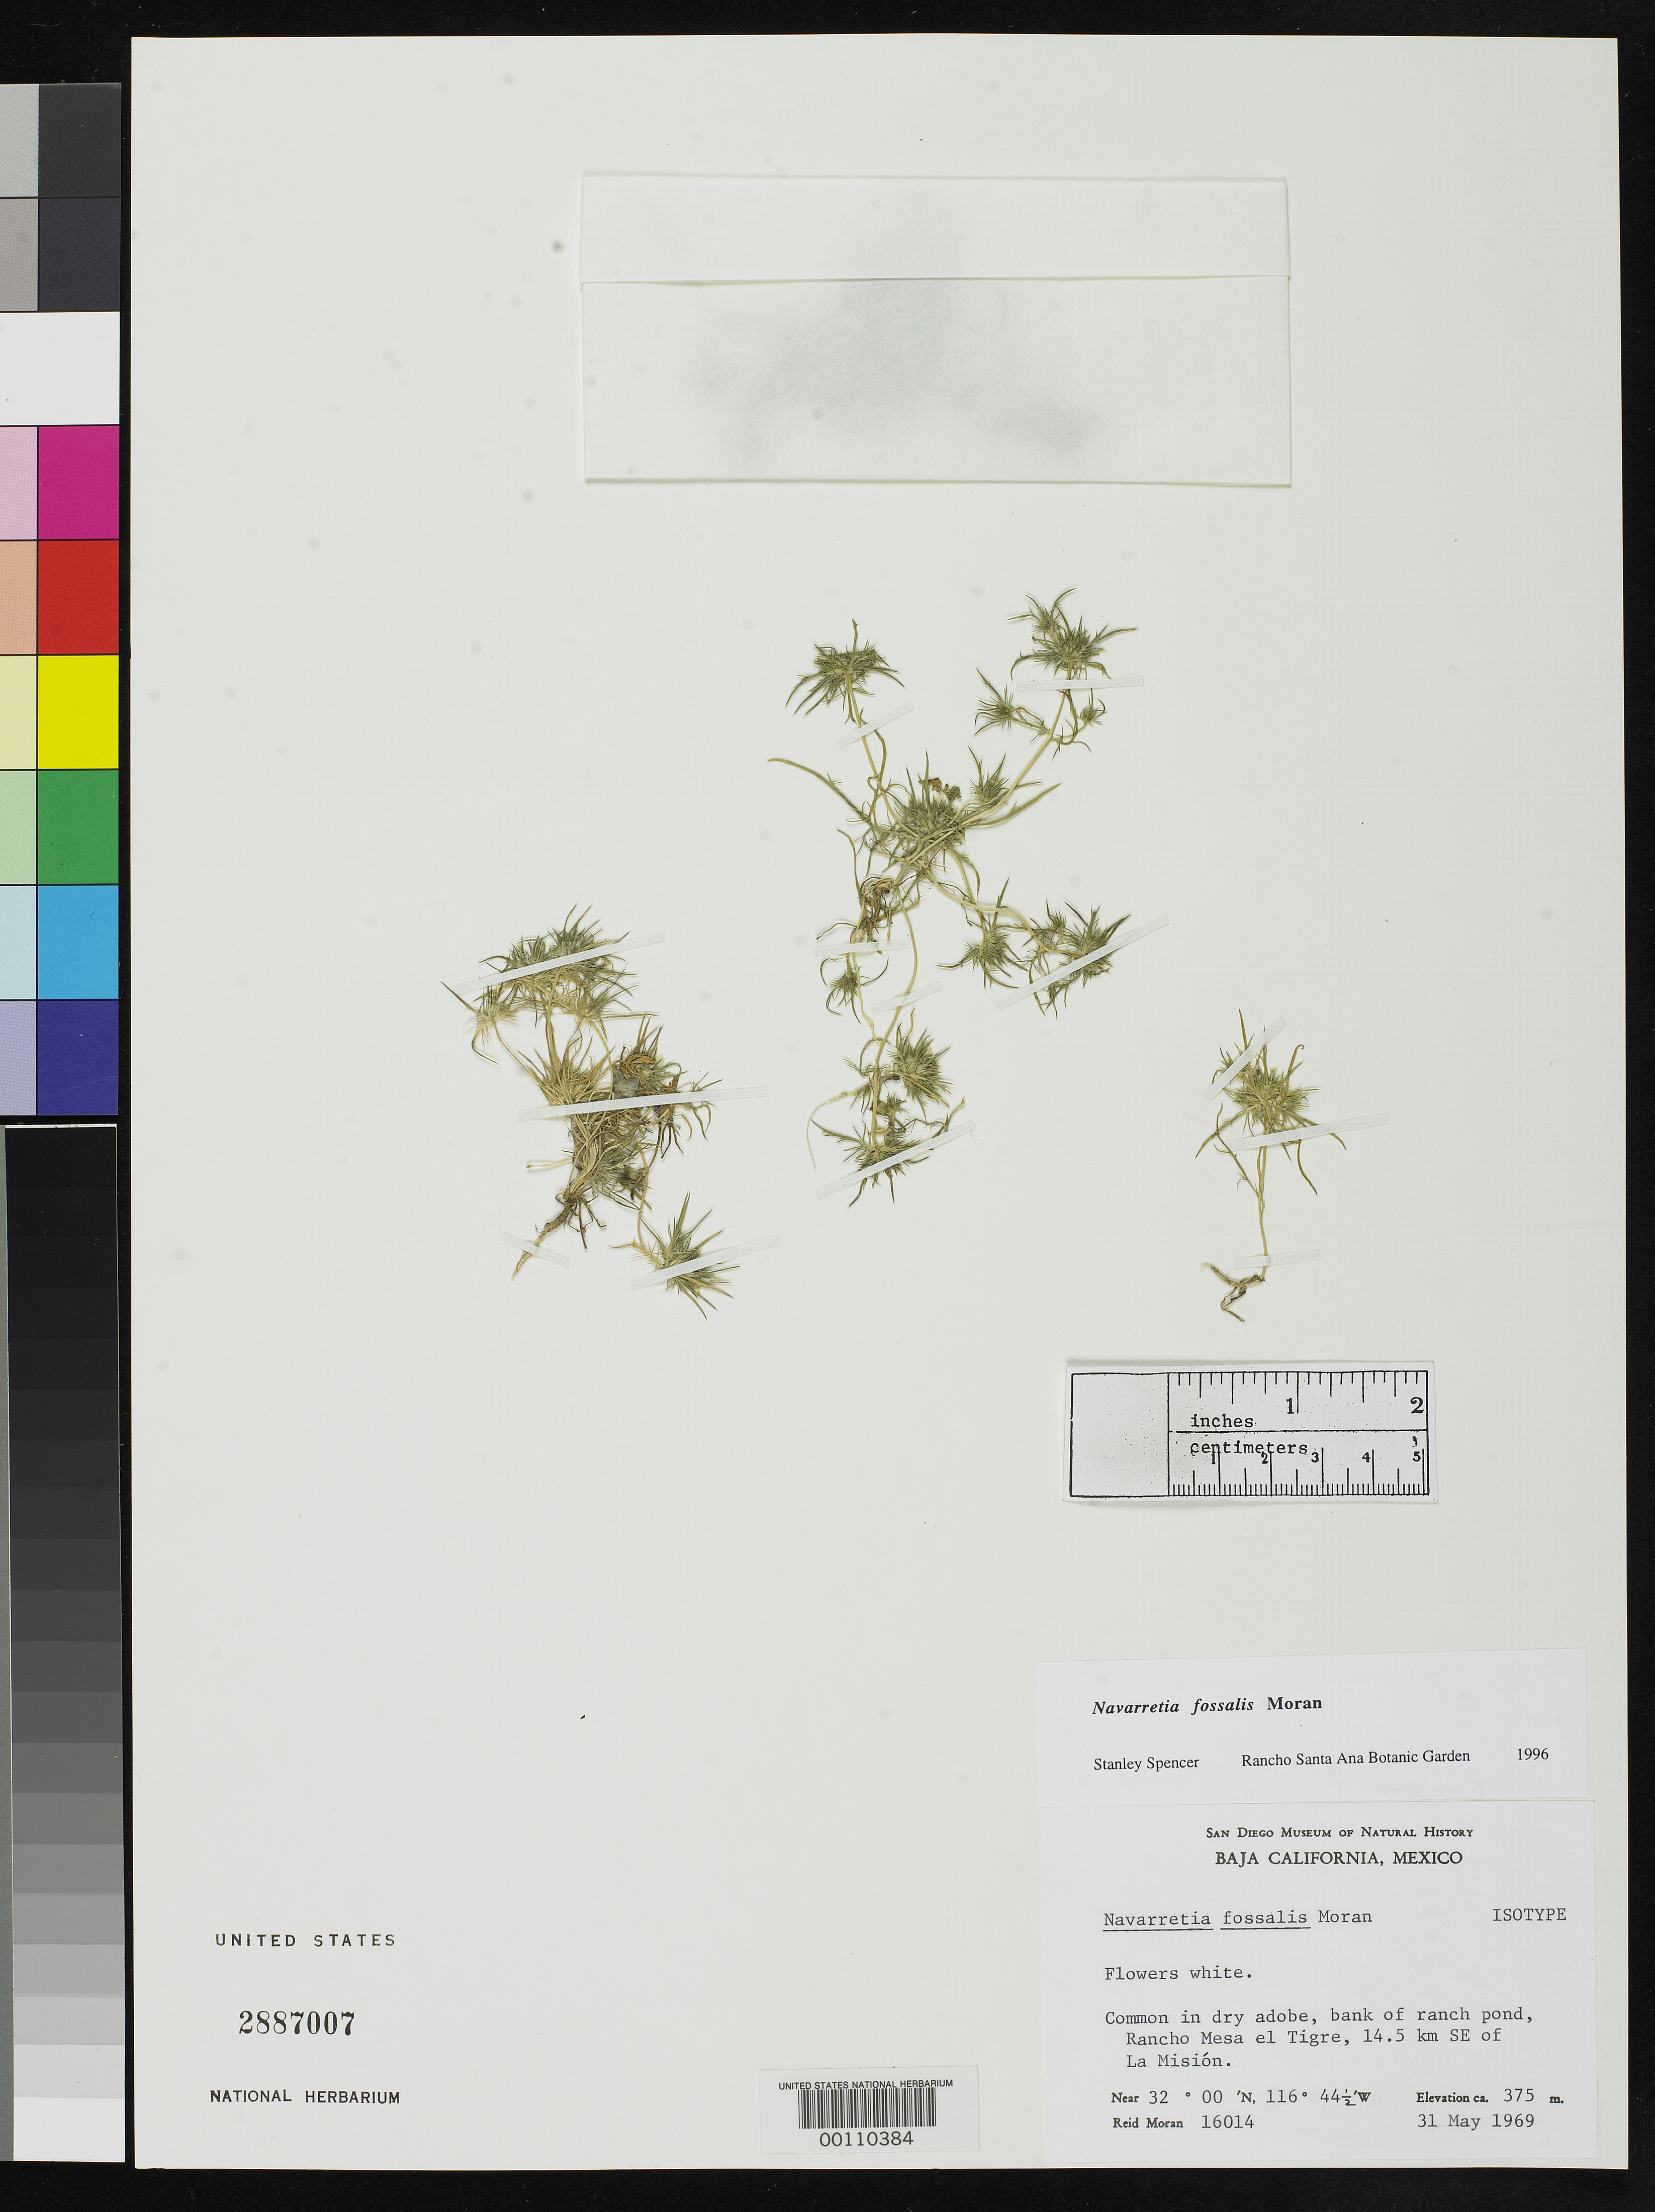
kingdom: Plantae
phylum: Tracheophyta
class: Magnoliopsida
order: Ericales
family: Polemoniaceae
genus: Navarretia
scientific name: Navarretia fossalis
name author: Moran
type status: Isotype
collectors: R. V. Moran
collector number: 16014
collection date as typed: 31 May 1969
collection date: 1969-05-31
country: Mexico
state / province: Baja California Norte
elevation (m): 375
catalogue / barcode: US 2887007